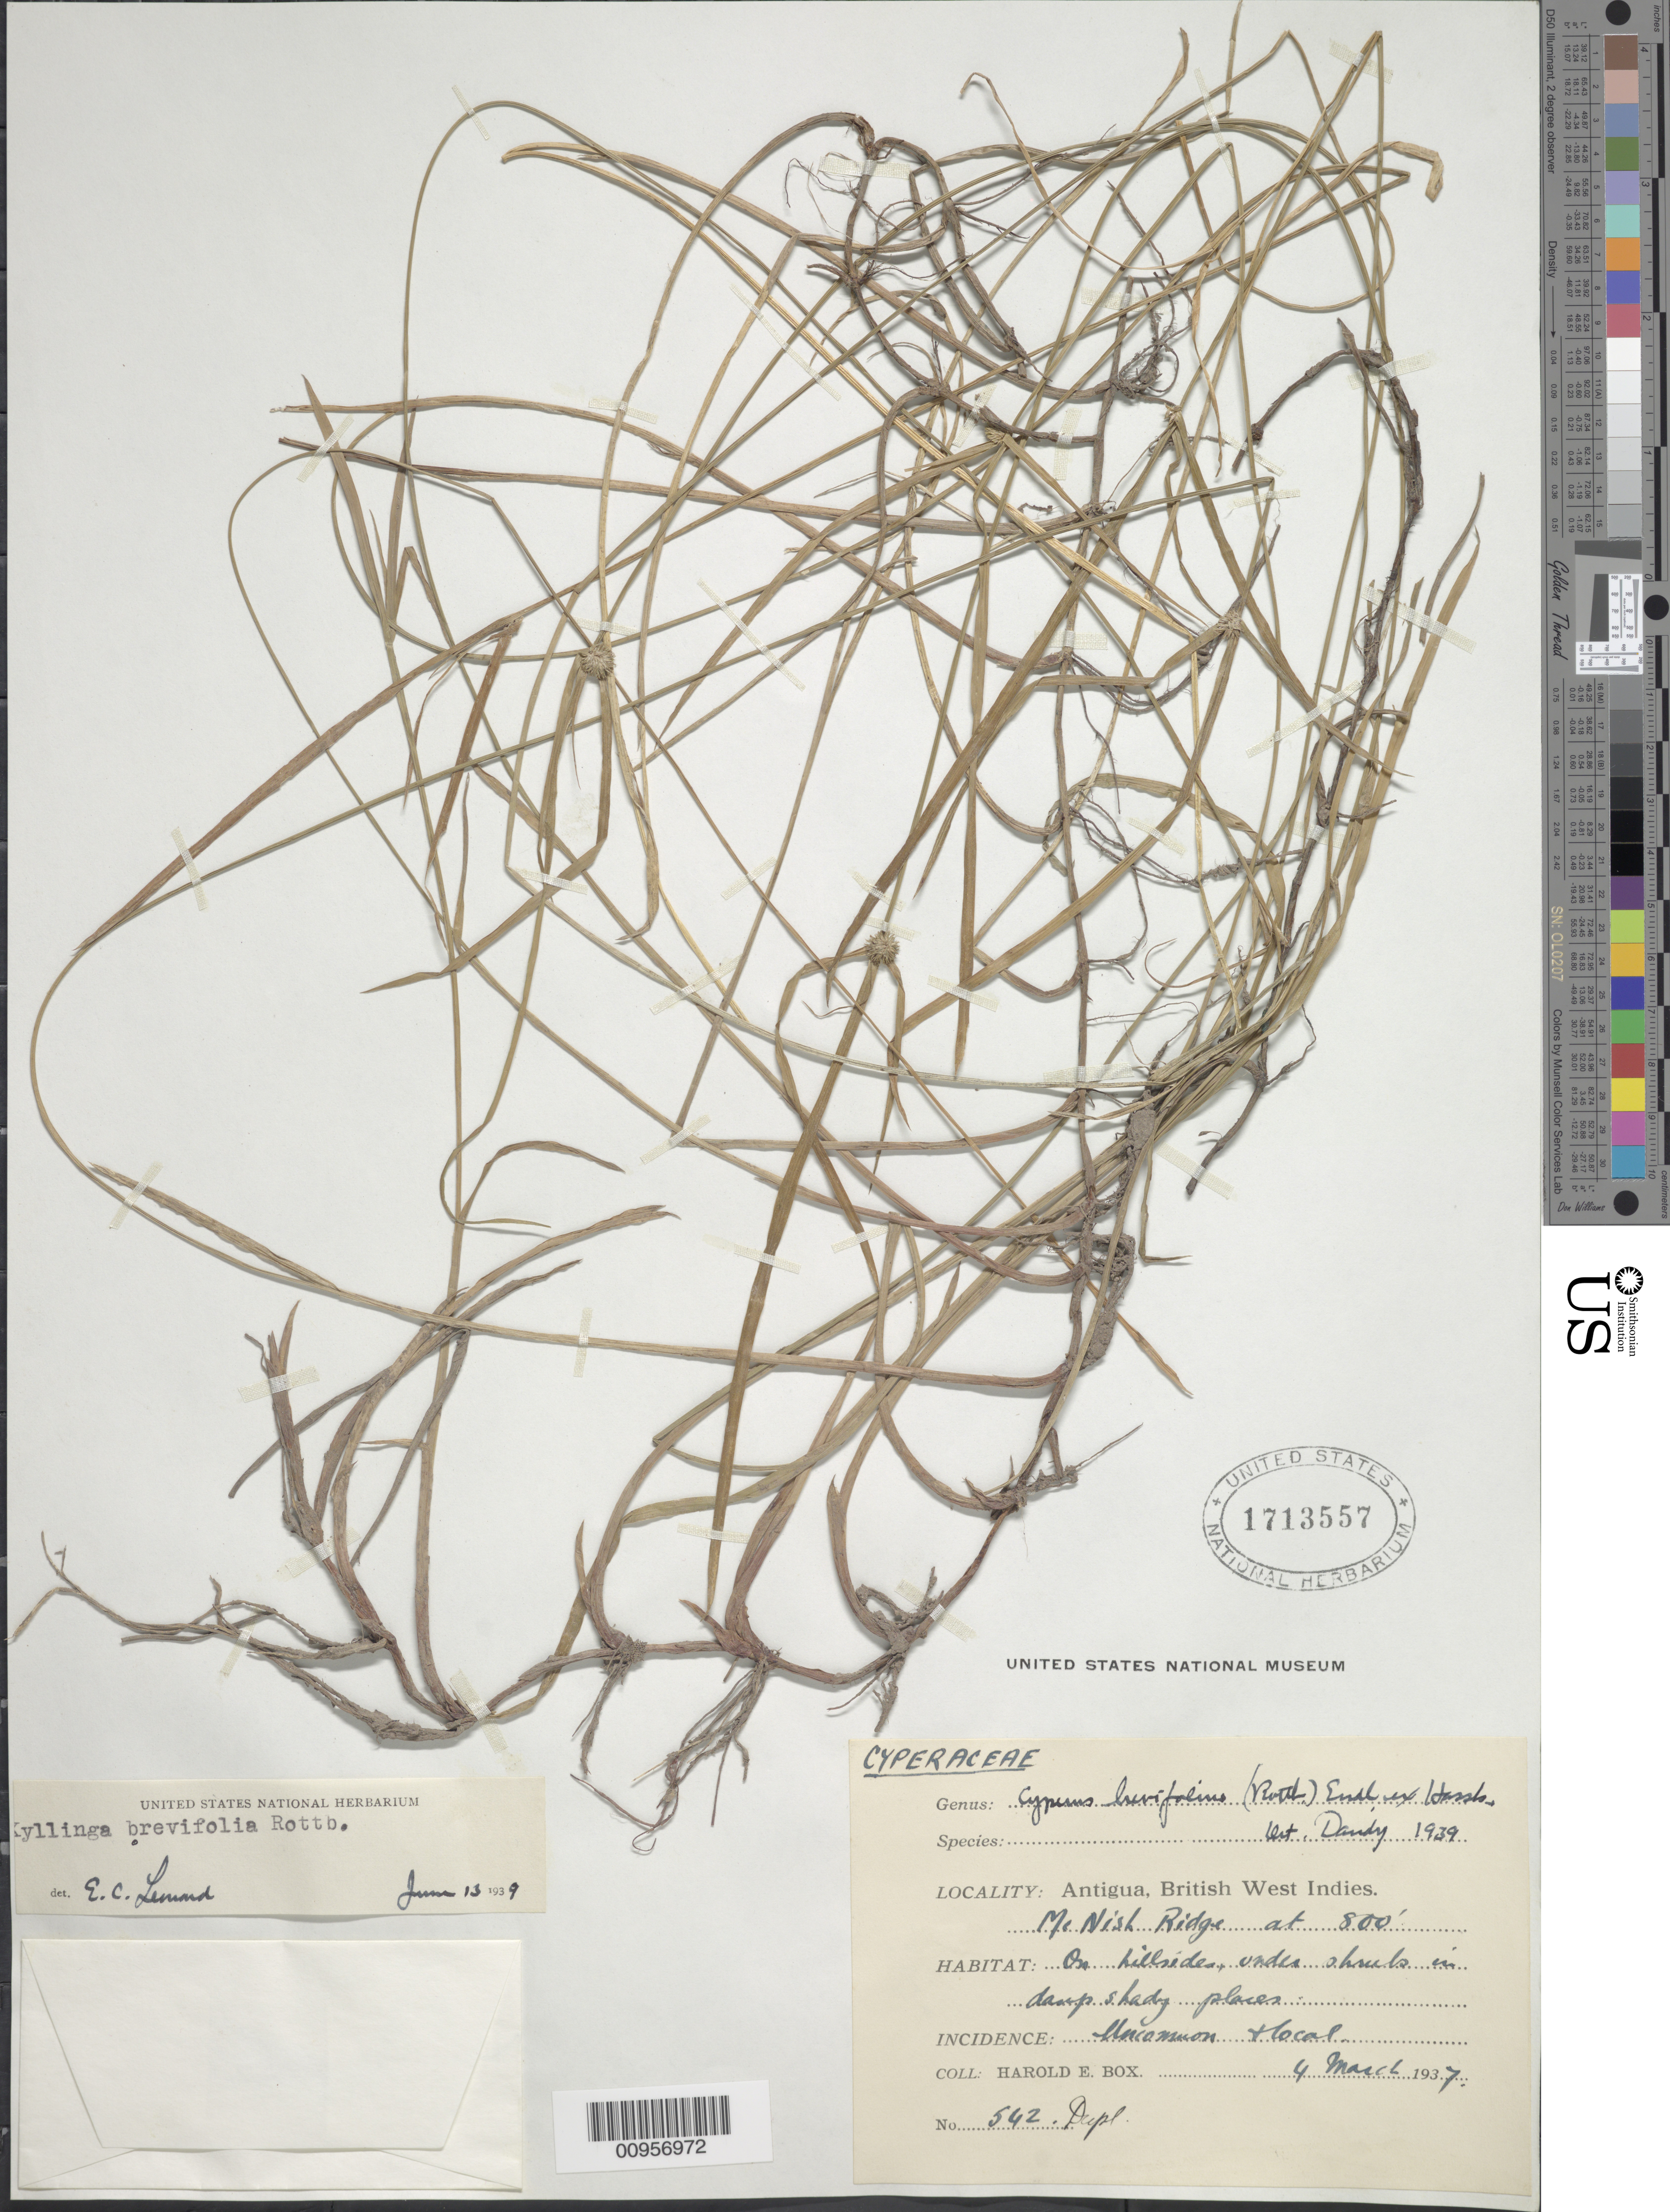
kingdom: Plantae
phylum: Tracheophyta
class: Liliopsida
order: Poales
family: Cyperaceae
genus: Cyperus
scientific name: Cyperus brevifolius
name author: (Rottb.) Hassk.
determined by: Strong, M. T., (US), Smithsonian Institution - National Museum of Natural History (UNITED STATES)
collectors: H. E. Box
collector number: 542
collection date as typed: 04 Mar 1937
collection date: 1937-03-04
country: Antigua and Barbuda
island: Antigua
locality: McNish Ridge, on hillsides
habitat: On hillsides under shrubs in damp shade places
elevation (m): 800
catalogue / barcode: US 1713557